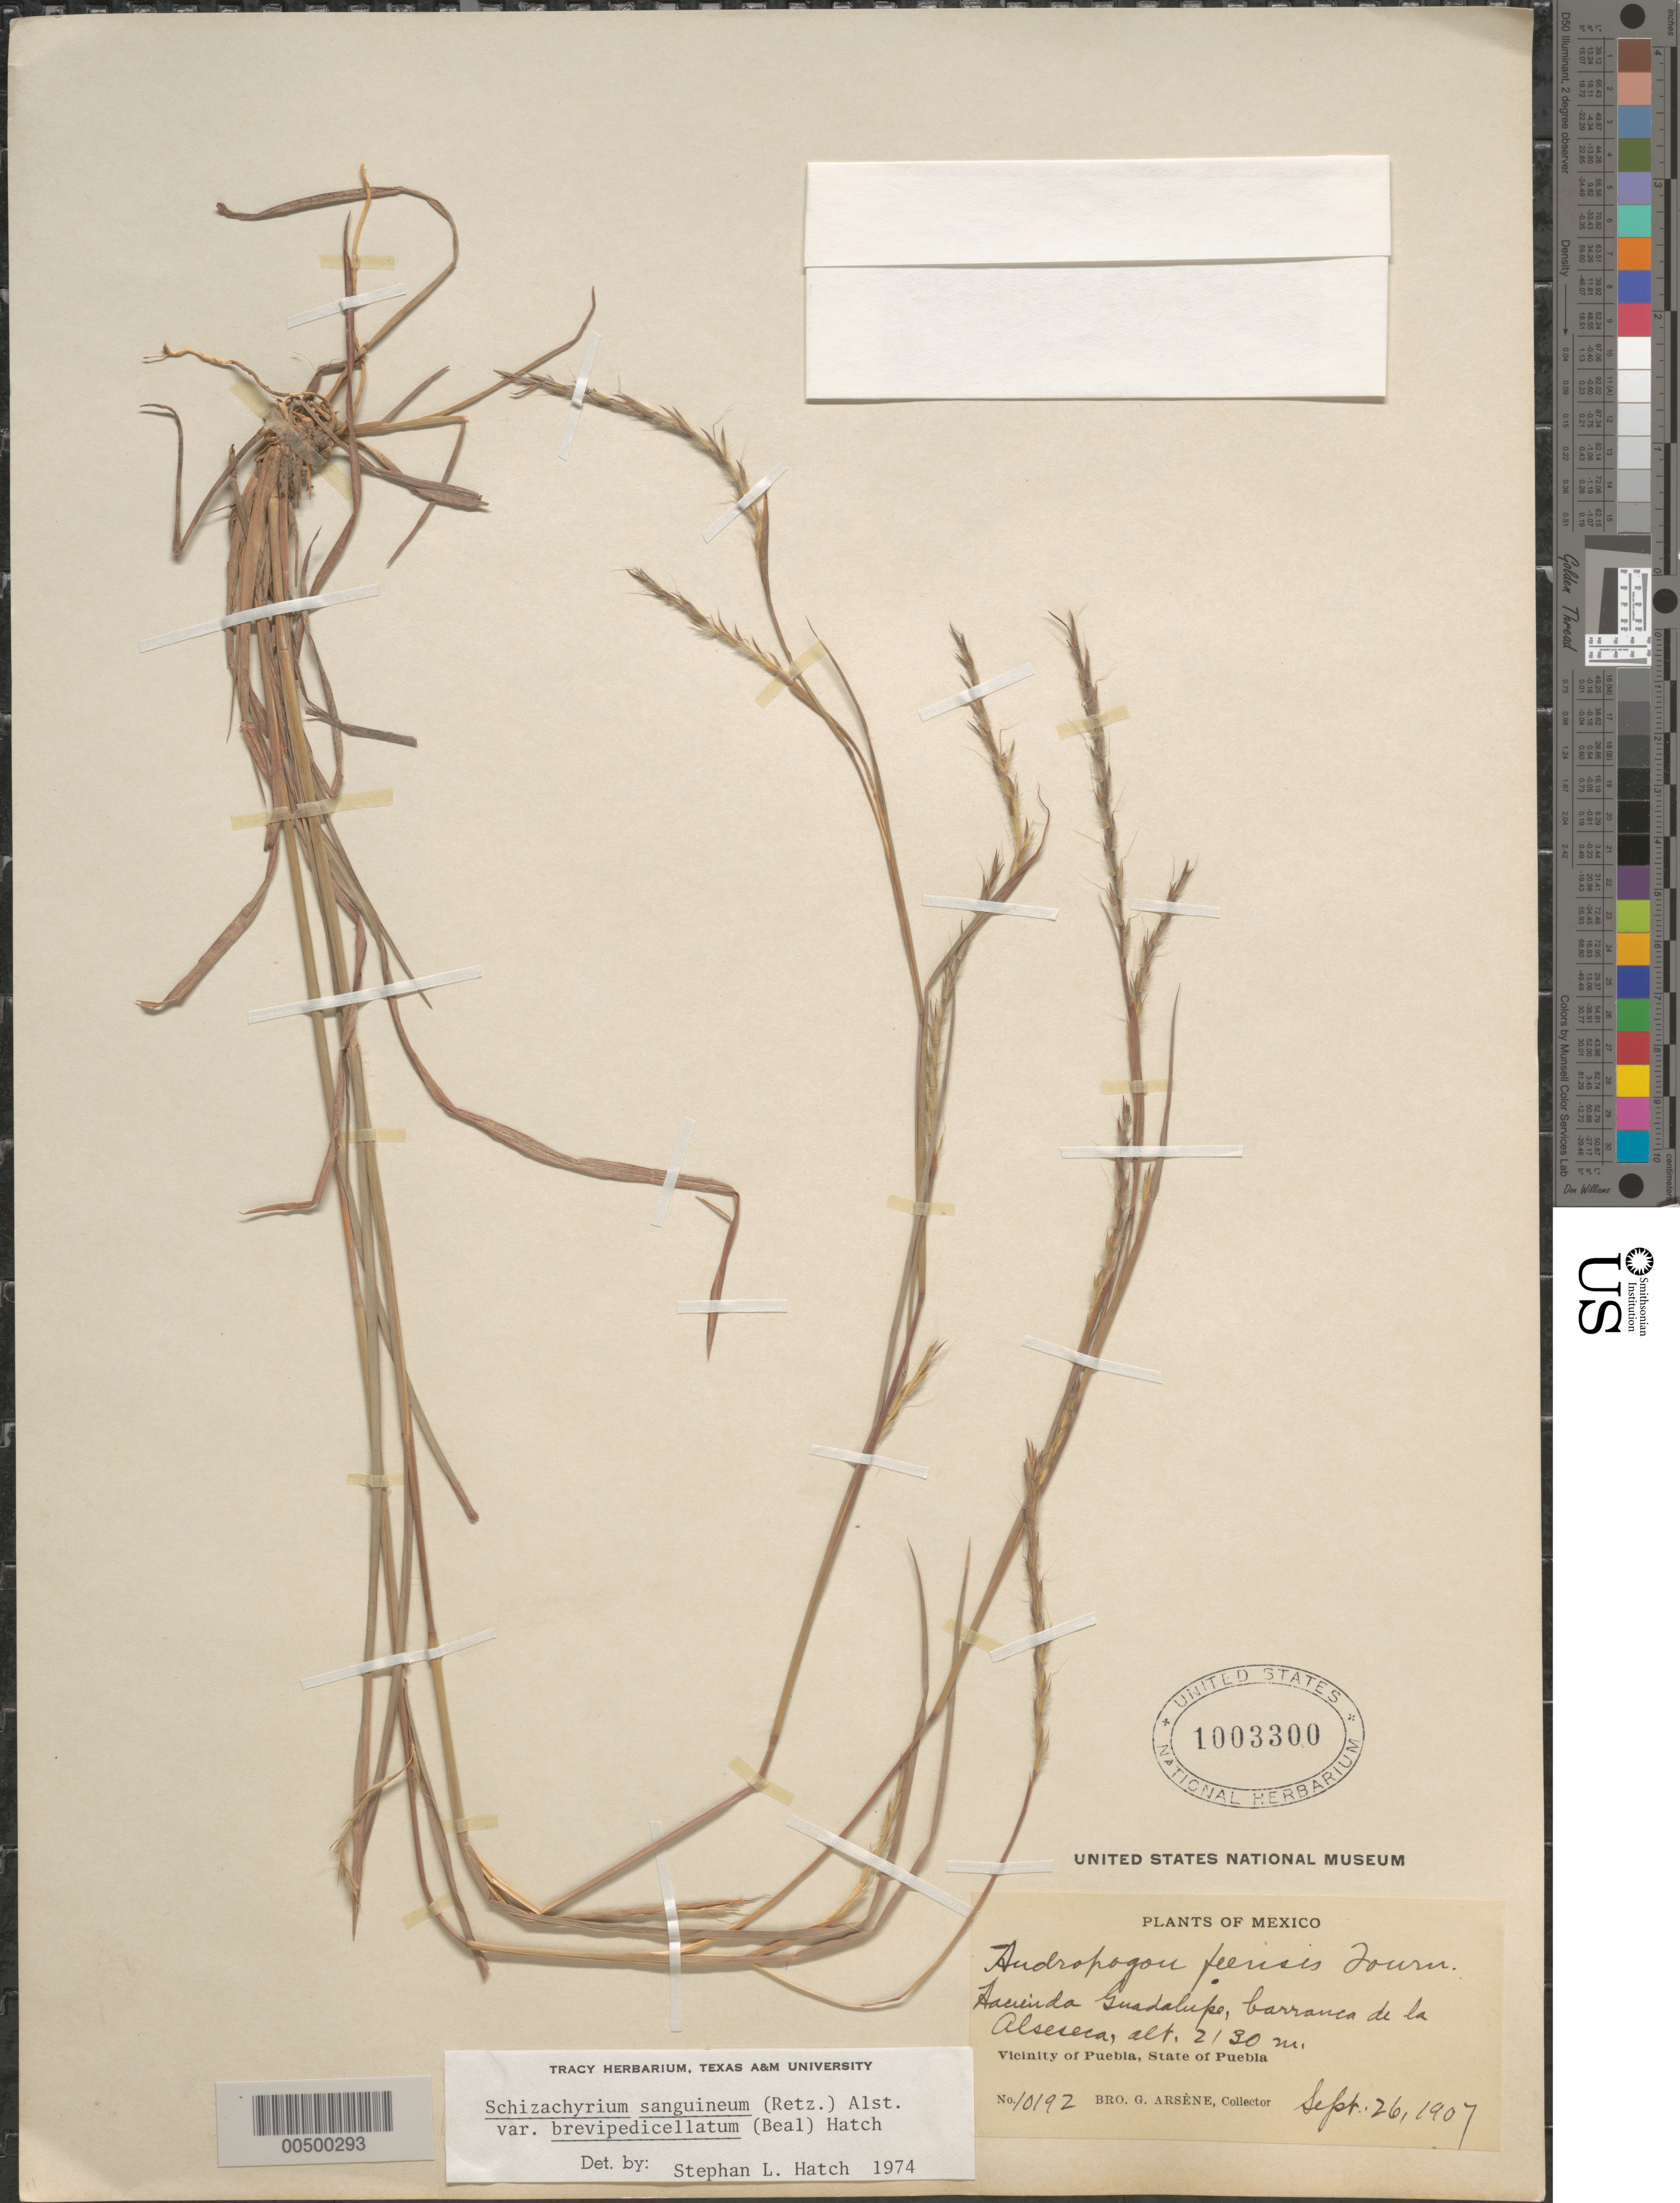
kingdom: Plantae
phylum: Tracheophyta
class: Liliopsida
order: Poales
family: Poaceae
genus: Schizachyrium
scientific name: Schizachyrium sanguineum var. brevipedicellatum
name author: (W.J. Beal) S.L. Hatch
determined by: Hatch, S. L.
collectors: Bro. G. Arsène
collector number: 10192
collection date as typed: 26 Sep 1907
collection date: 1907-09-26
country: Mexico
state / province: Puebla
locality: Vicinity of Puebla, Hacienda Guadalupe, barranca de la Alseseca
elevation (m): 2130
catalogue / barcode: US 1003300